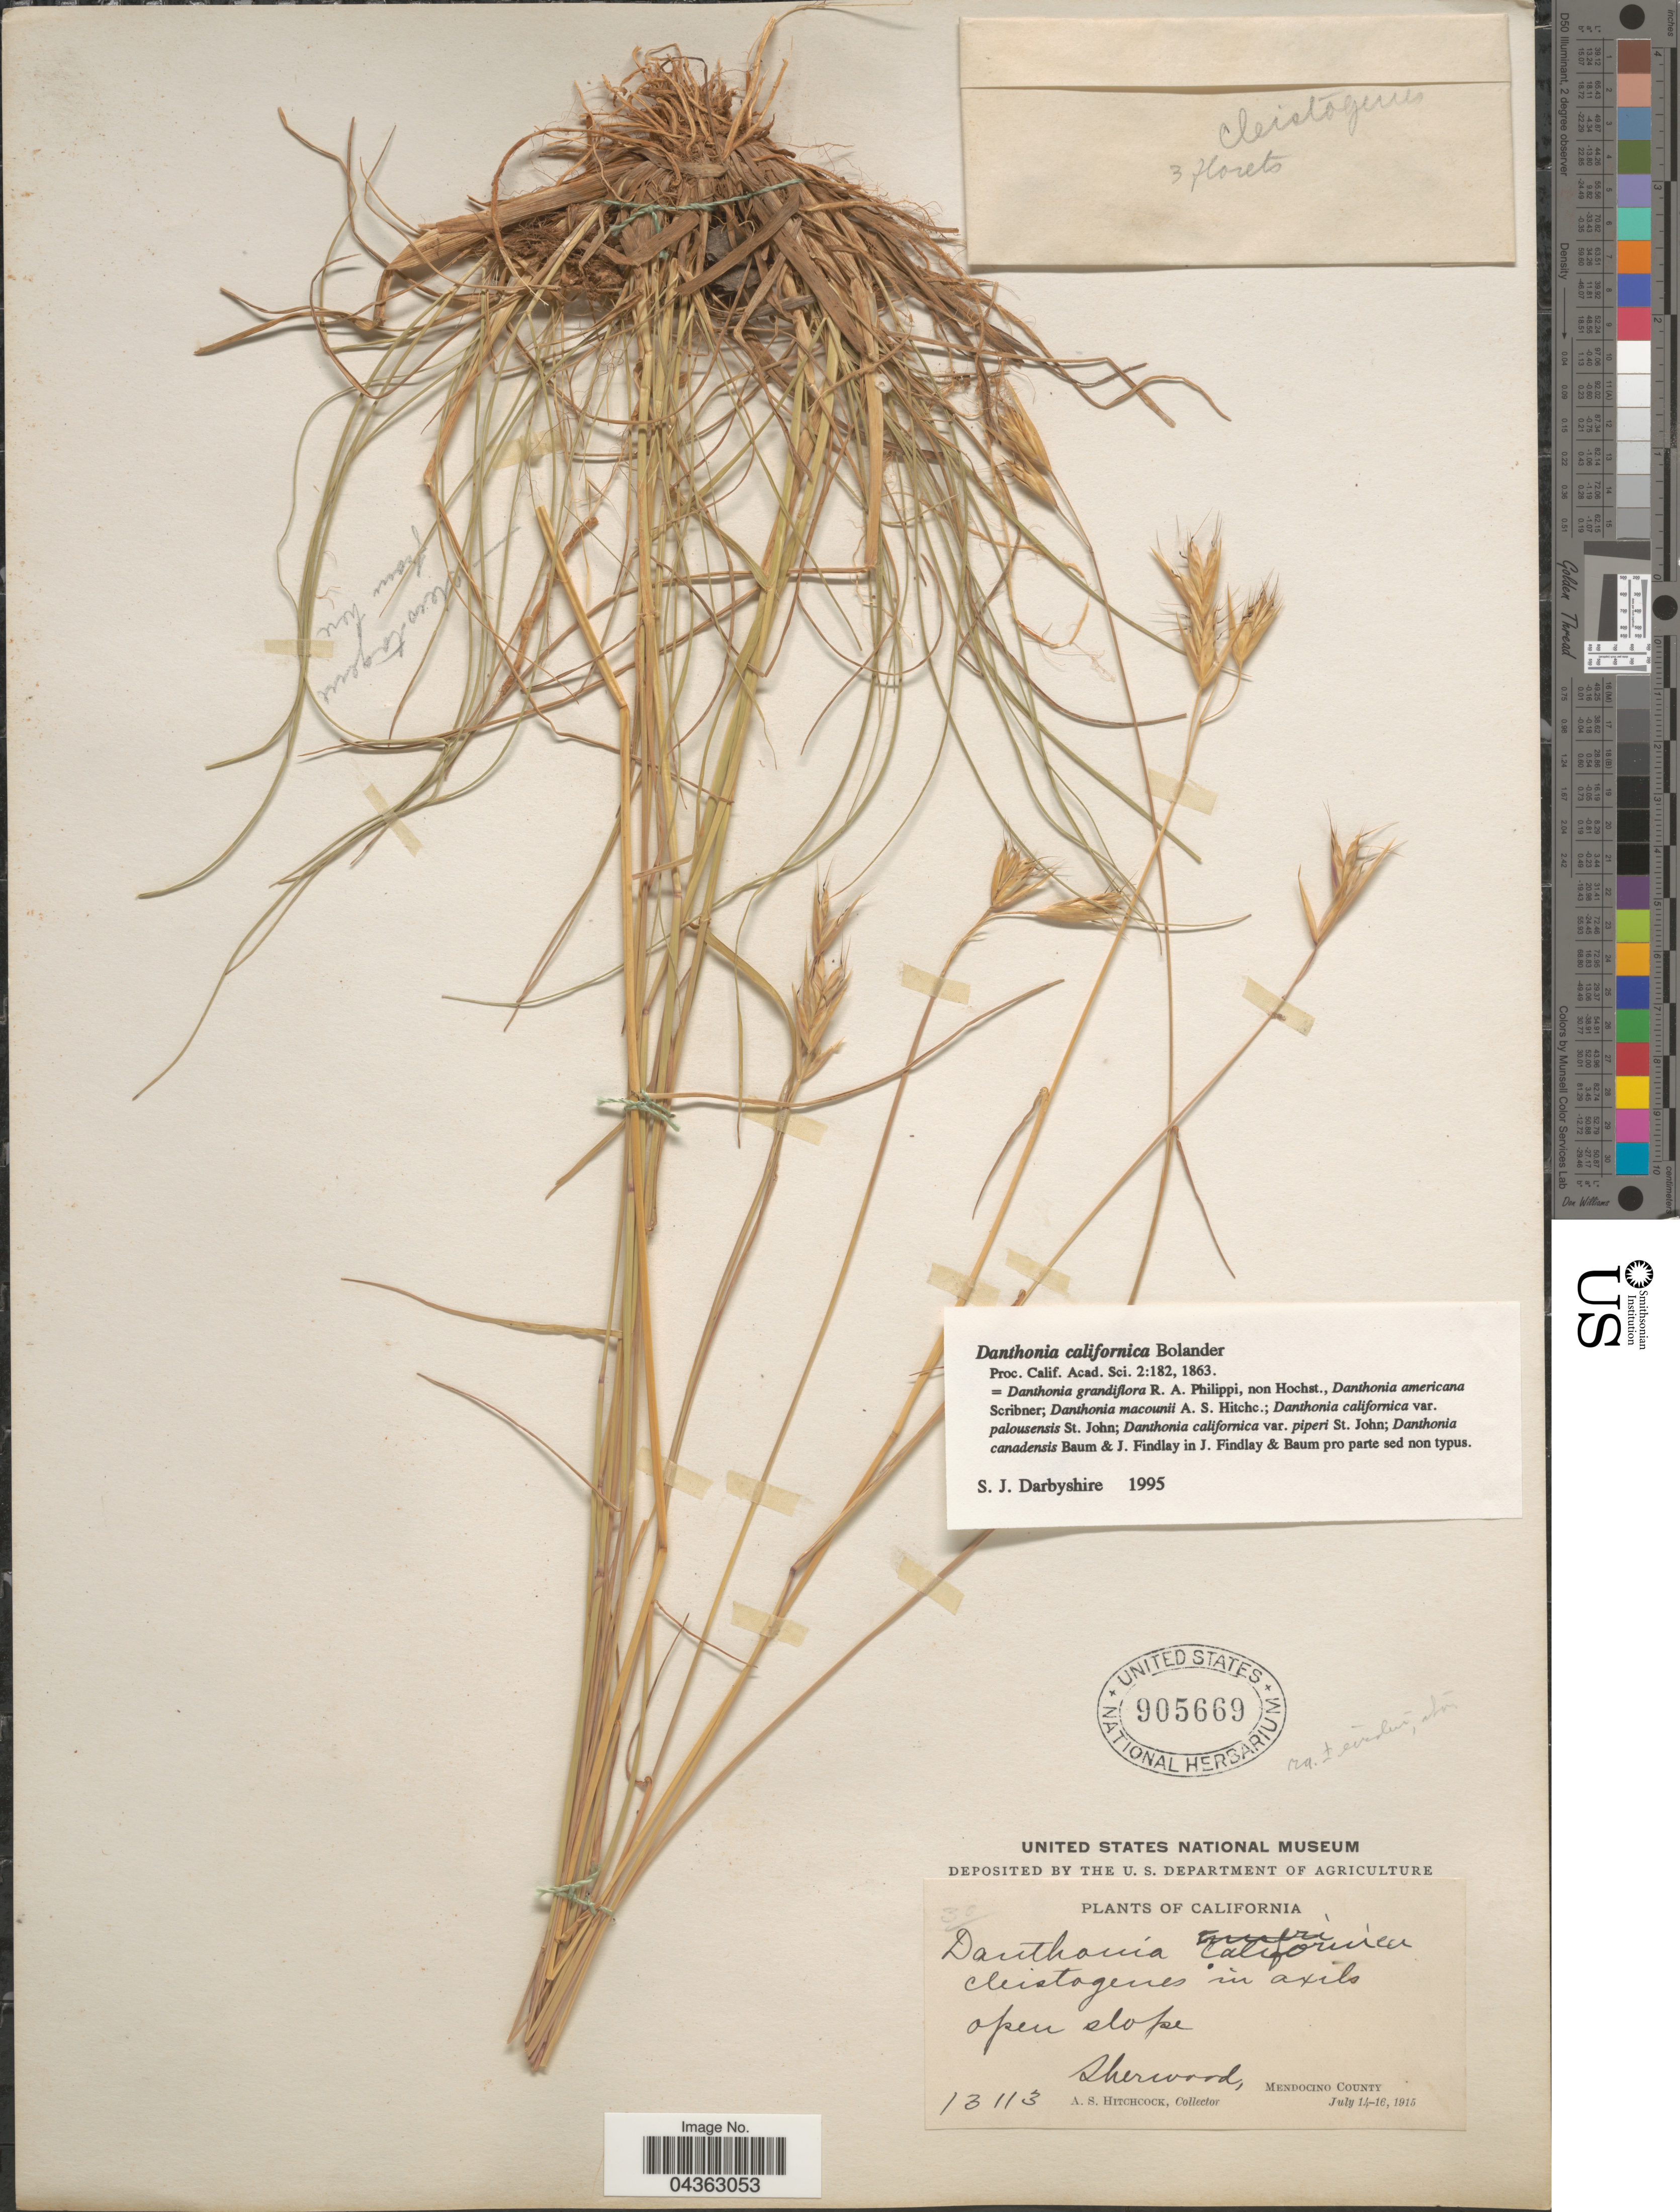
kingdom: Plantae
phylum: Tracheophyta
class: Liliopsida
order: Poales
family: Poaceae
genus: Danthonia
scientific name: Danthonia californica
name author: Bol.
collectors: A. S. Hitchcock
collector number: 13113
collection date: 1915-07-14/1915-07-16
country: United States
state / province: California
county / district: Mendocino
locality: Open slope Sherwood. Mendocino County.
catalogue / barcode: US 905669